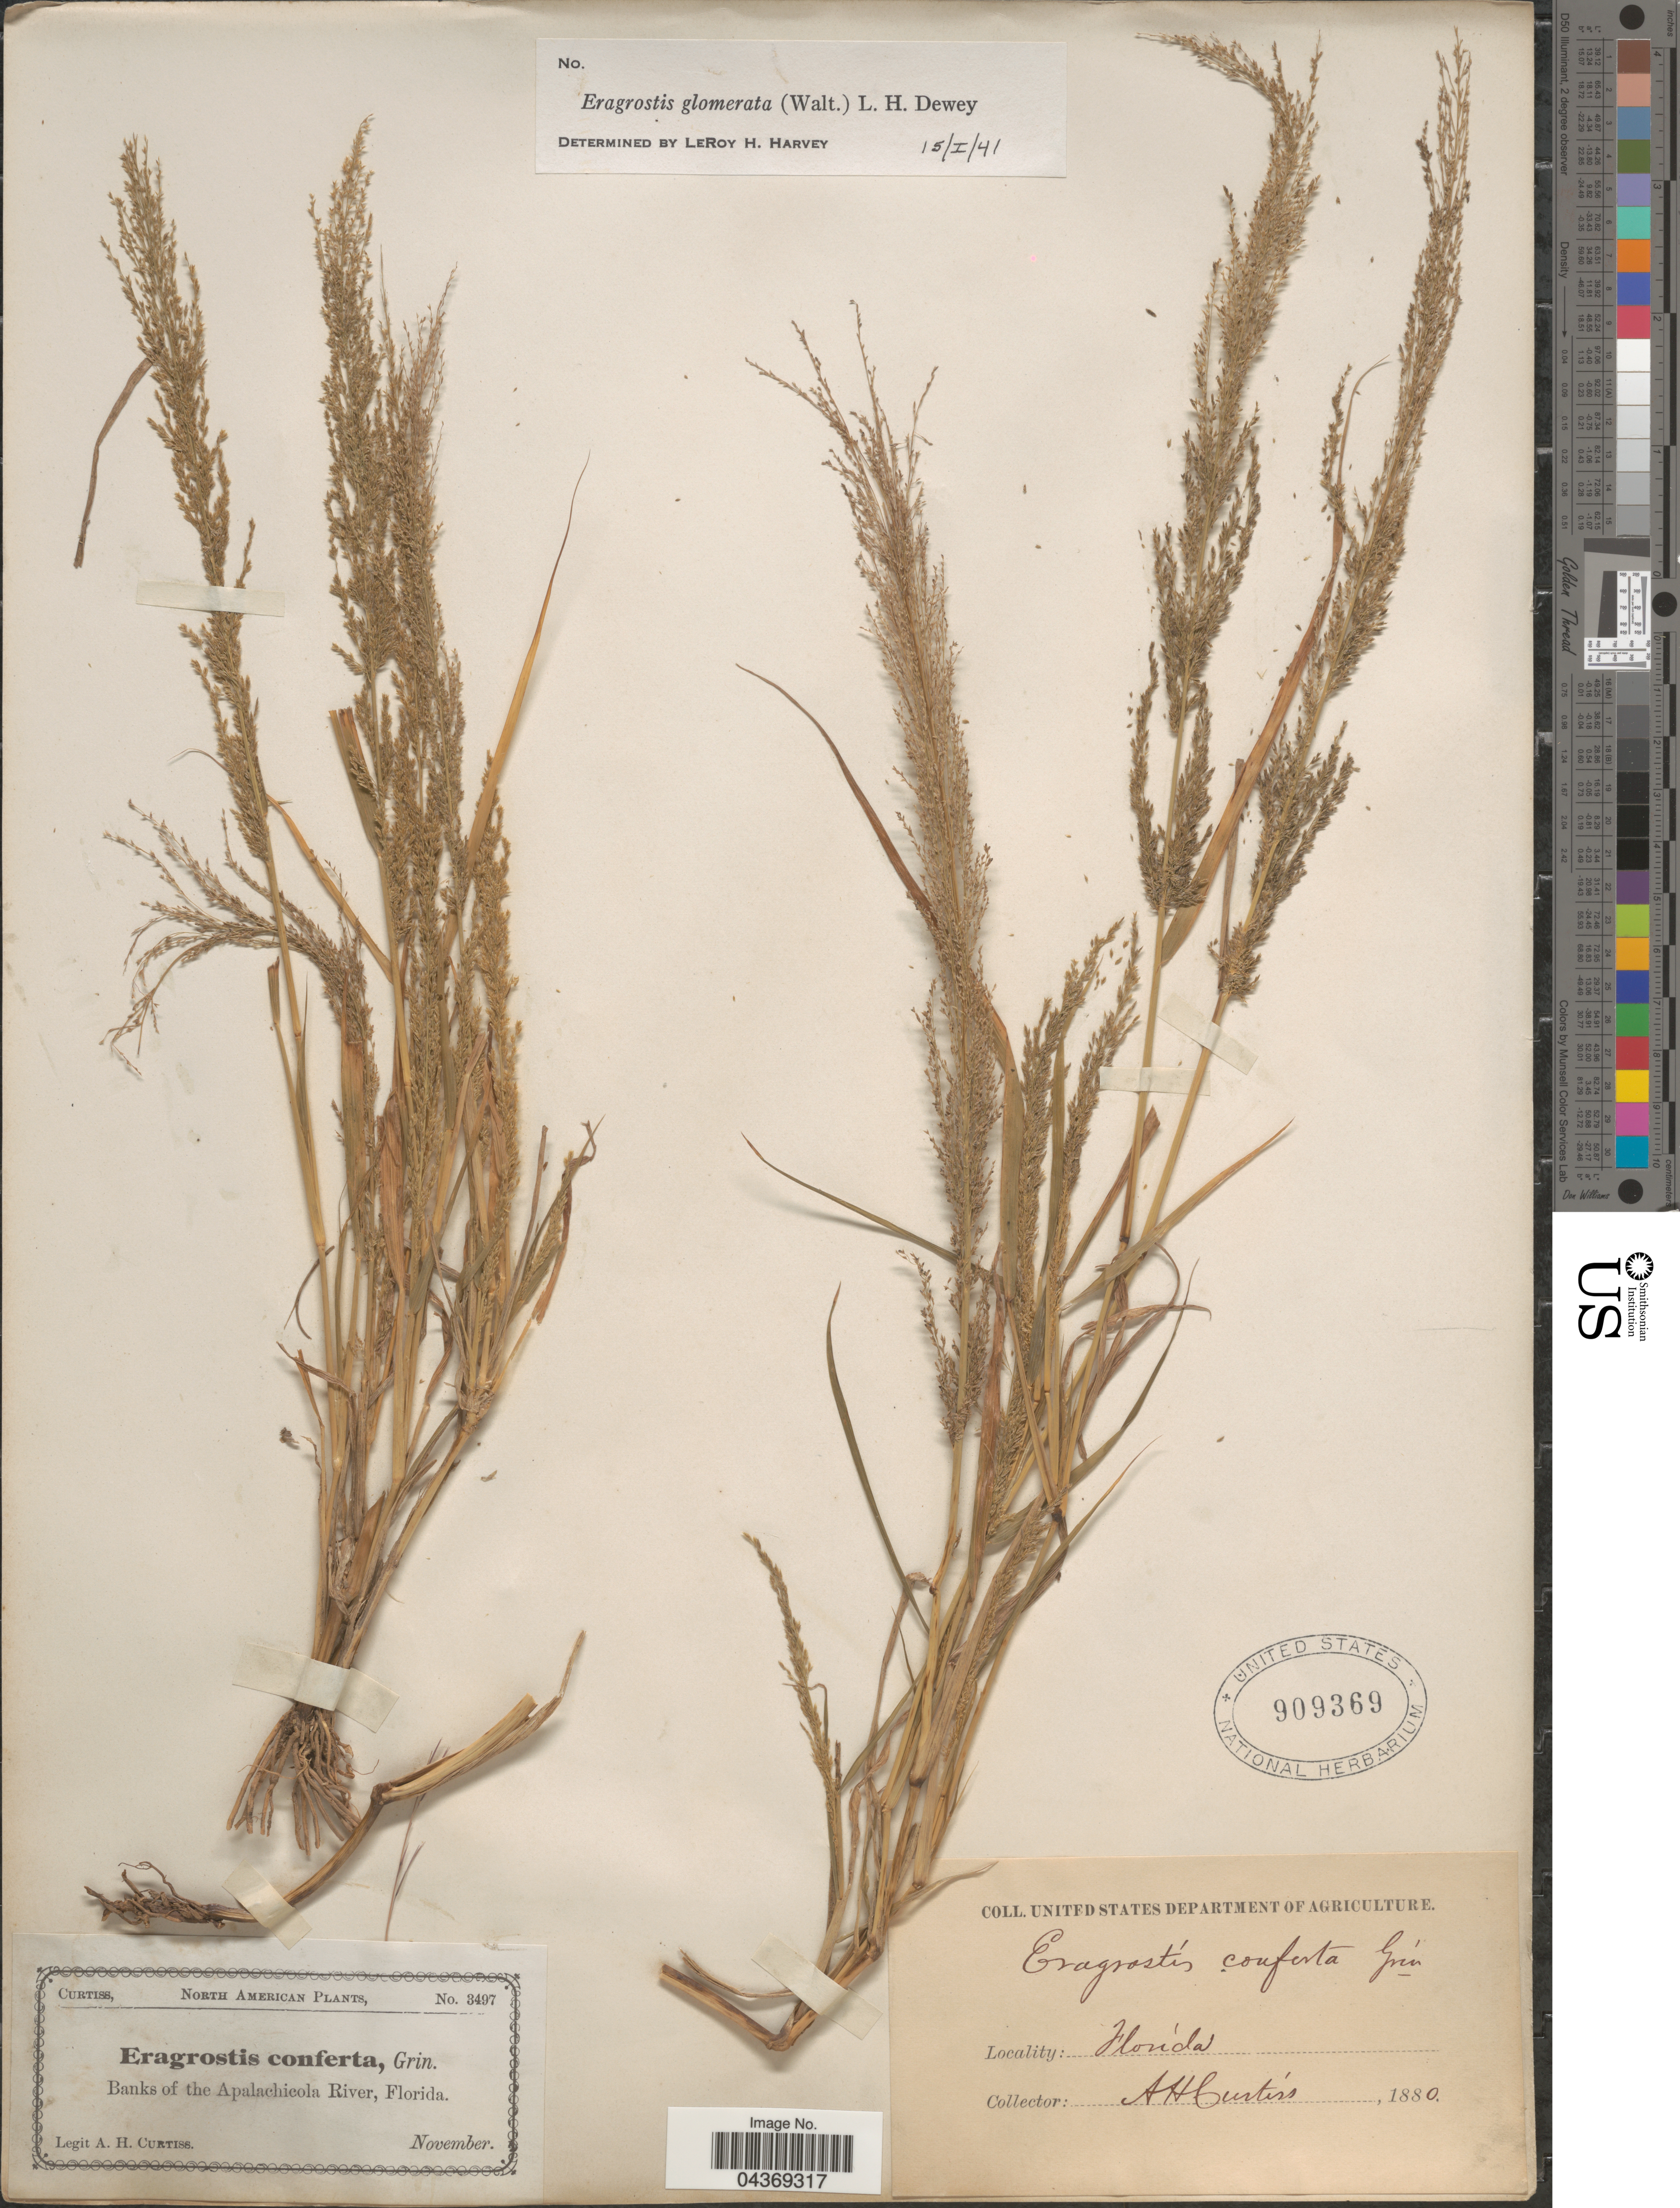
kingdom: Plantae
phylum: Tracheophyta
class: Liliopsida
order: Poales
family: Poaceae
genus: Eragrostis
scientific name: Eragrostis japonica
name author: (Thunb.) Trin.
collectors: A. H. Curtiss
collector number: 3497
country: United States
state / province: Florida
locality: Banks of the Apalachicola River.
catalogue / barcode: US 909369